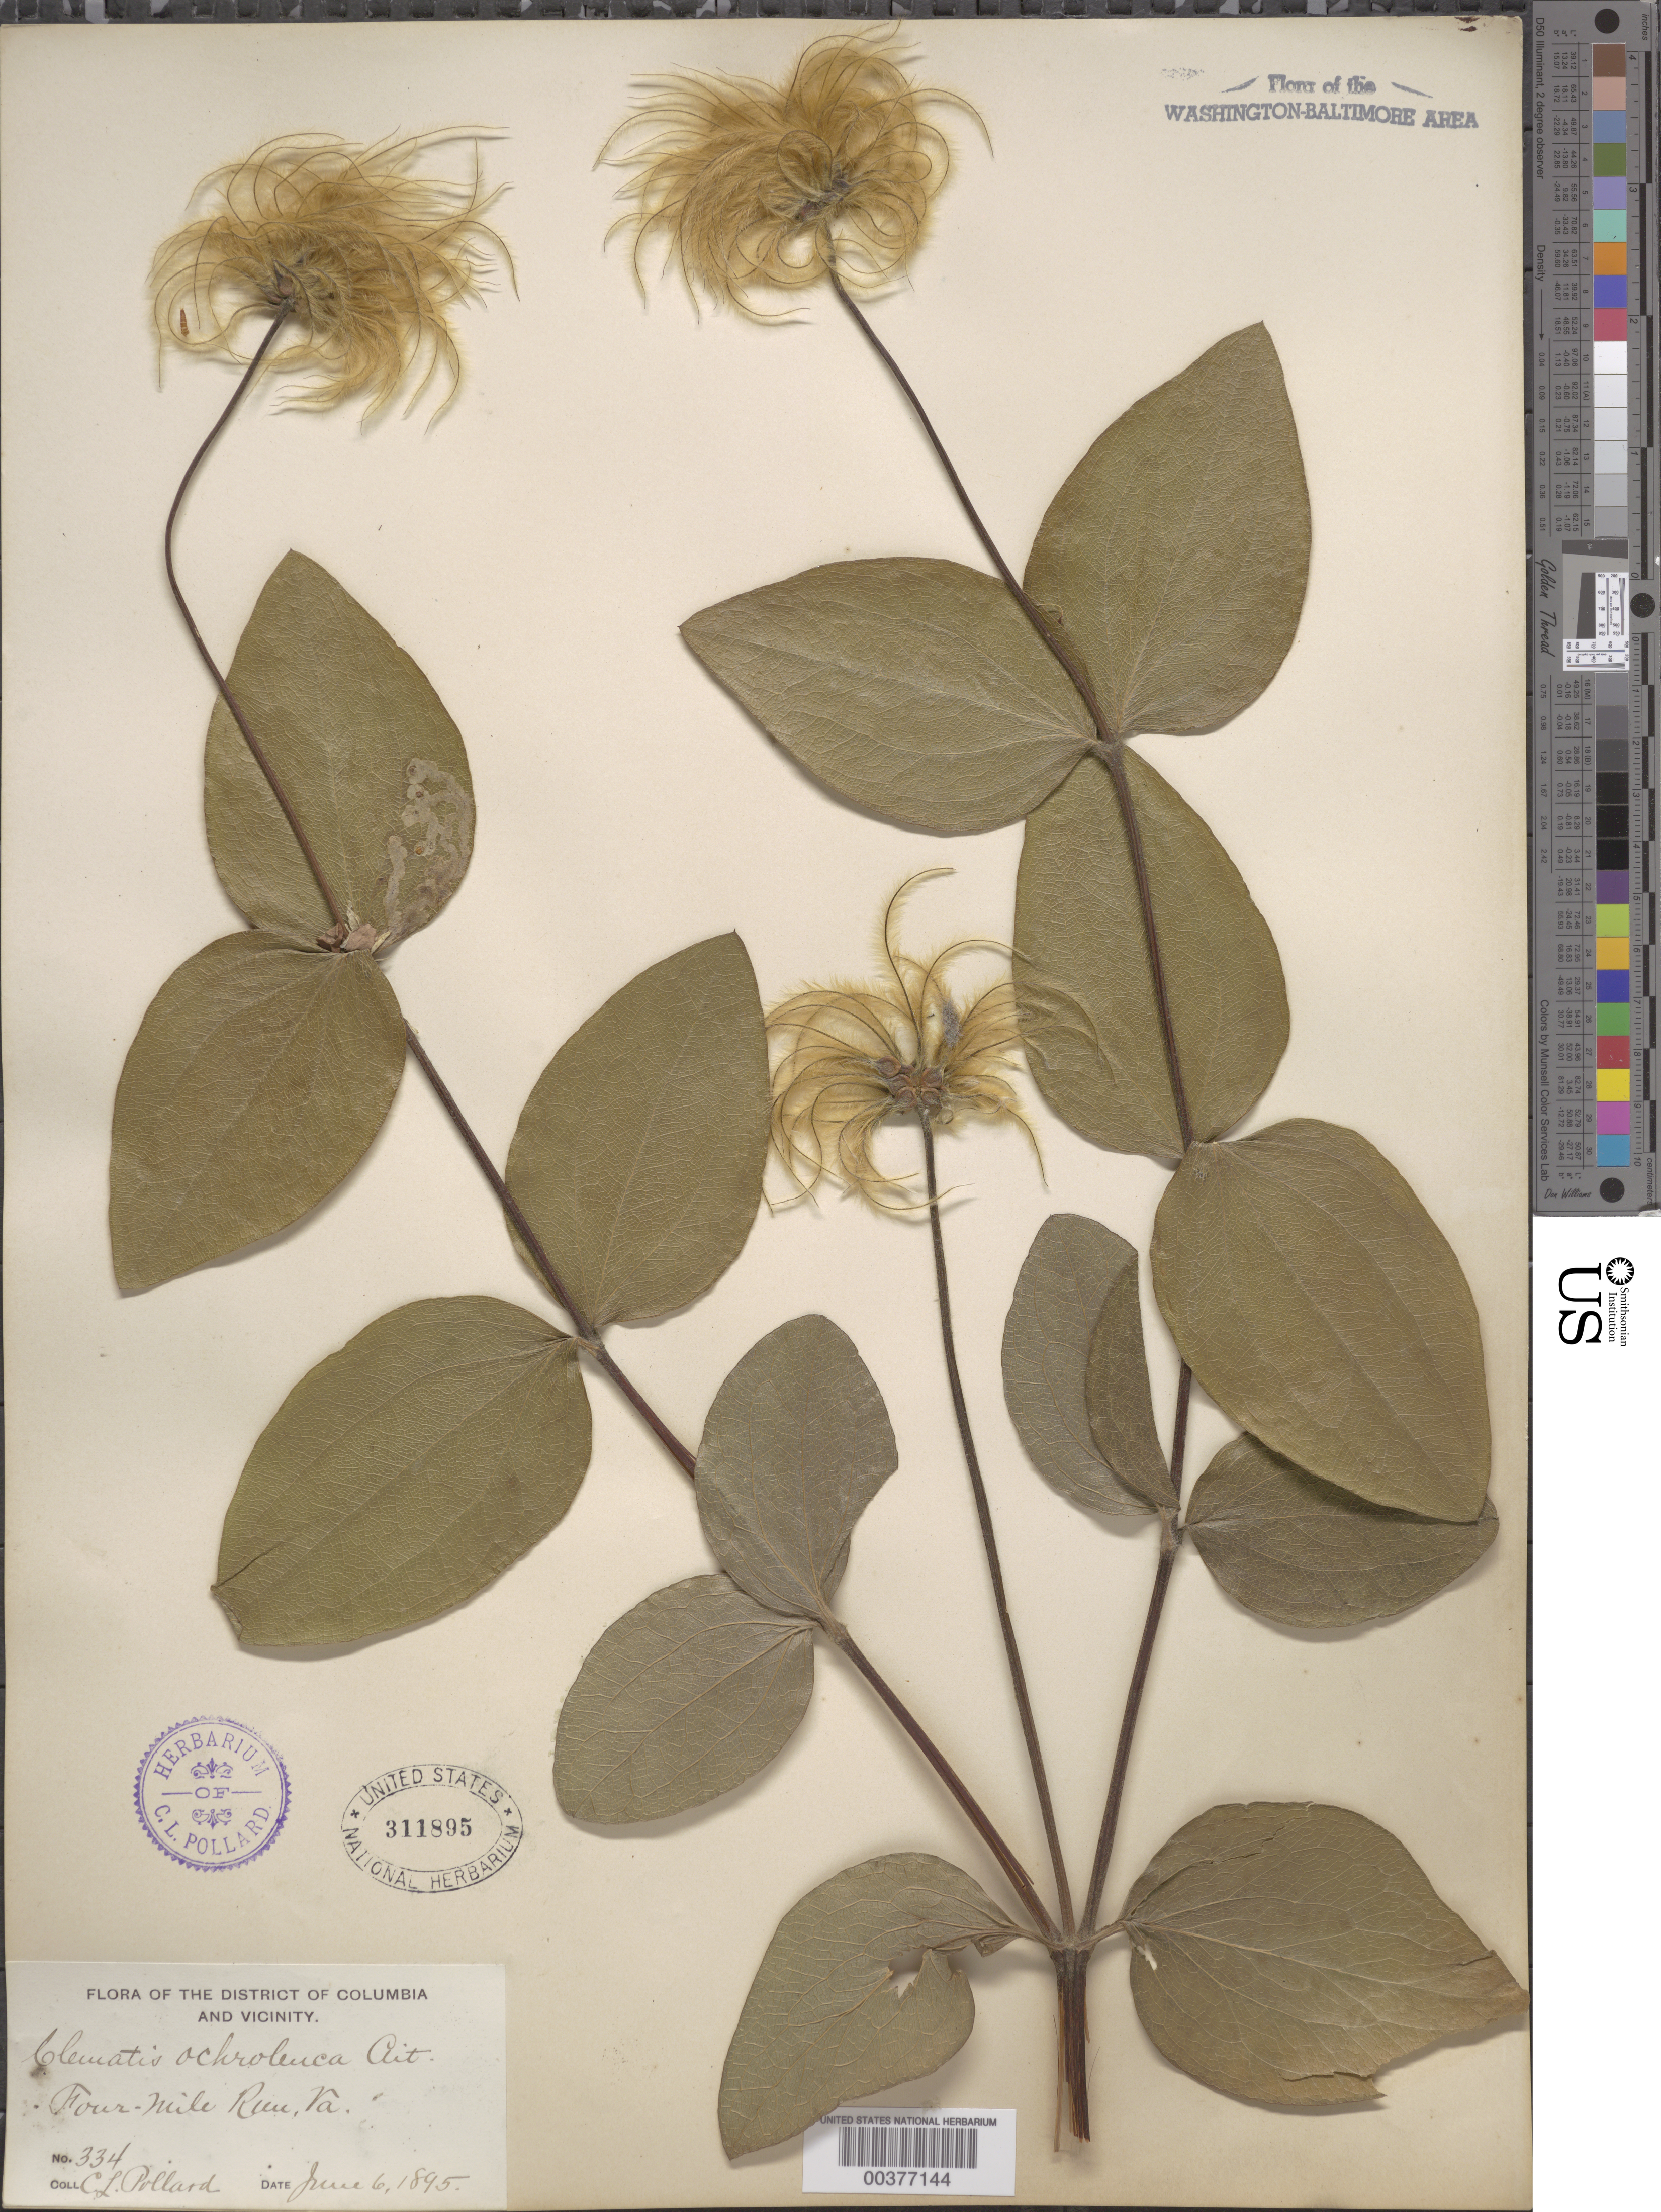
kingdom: Plantae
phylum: Tracheophyta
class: Magnoliopsida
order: Ranunculales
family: Ranunculaceae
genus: Clematis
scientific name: Clematis ochroleuca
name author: Aiton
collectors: C. L. Pollard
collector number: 334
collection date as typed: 06 Jun 1895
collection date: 1895-06-06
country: United States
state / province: Virginia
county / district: Arlington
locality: Four Mile Run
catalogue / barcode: US 311895